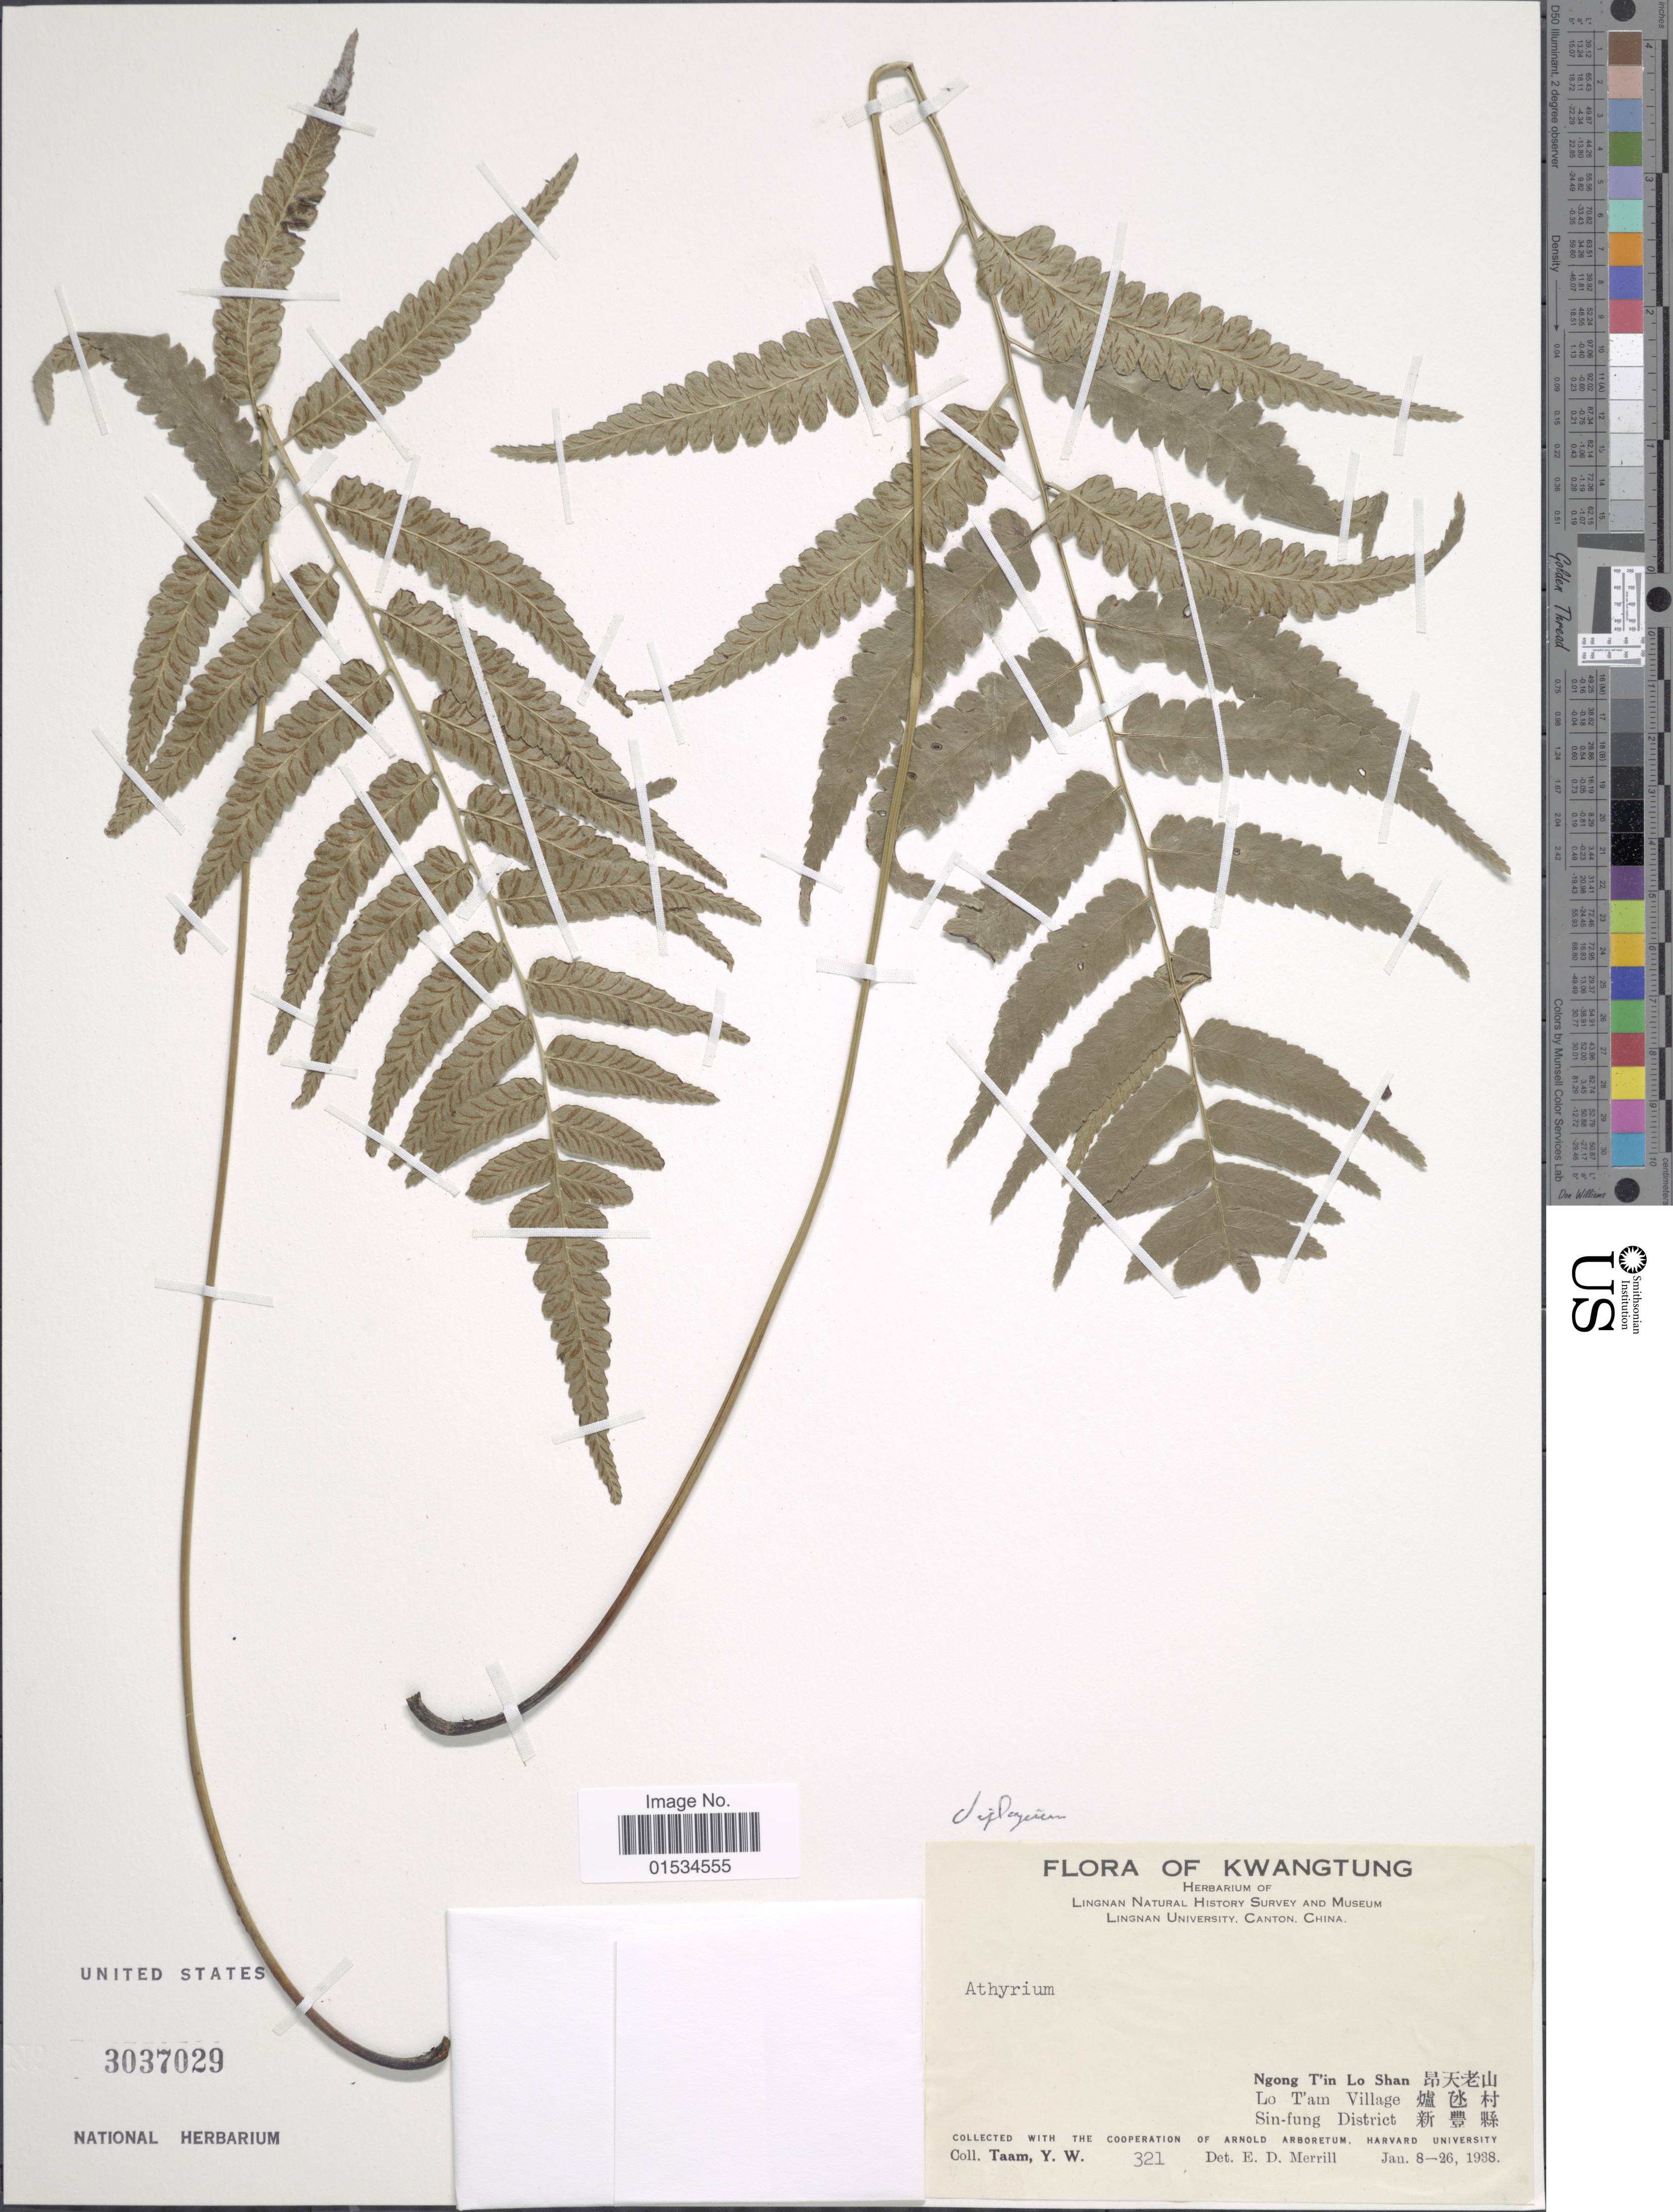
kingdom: Plantae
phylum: Tracheophyta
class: Polypodiopsida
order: Polypodiales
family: Athyriaceae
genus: Diplazium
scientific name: Diplazium sp.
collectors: Y. W. Taam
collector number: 321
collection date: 1938-01-08/1938-01-26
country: China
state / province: Guangdong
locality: Kwangtung, Ngong T'in Lo Shan, Lo T'am Village, Sin-fung District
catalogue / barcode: US 3037029